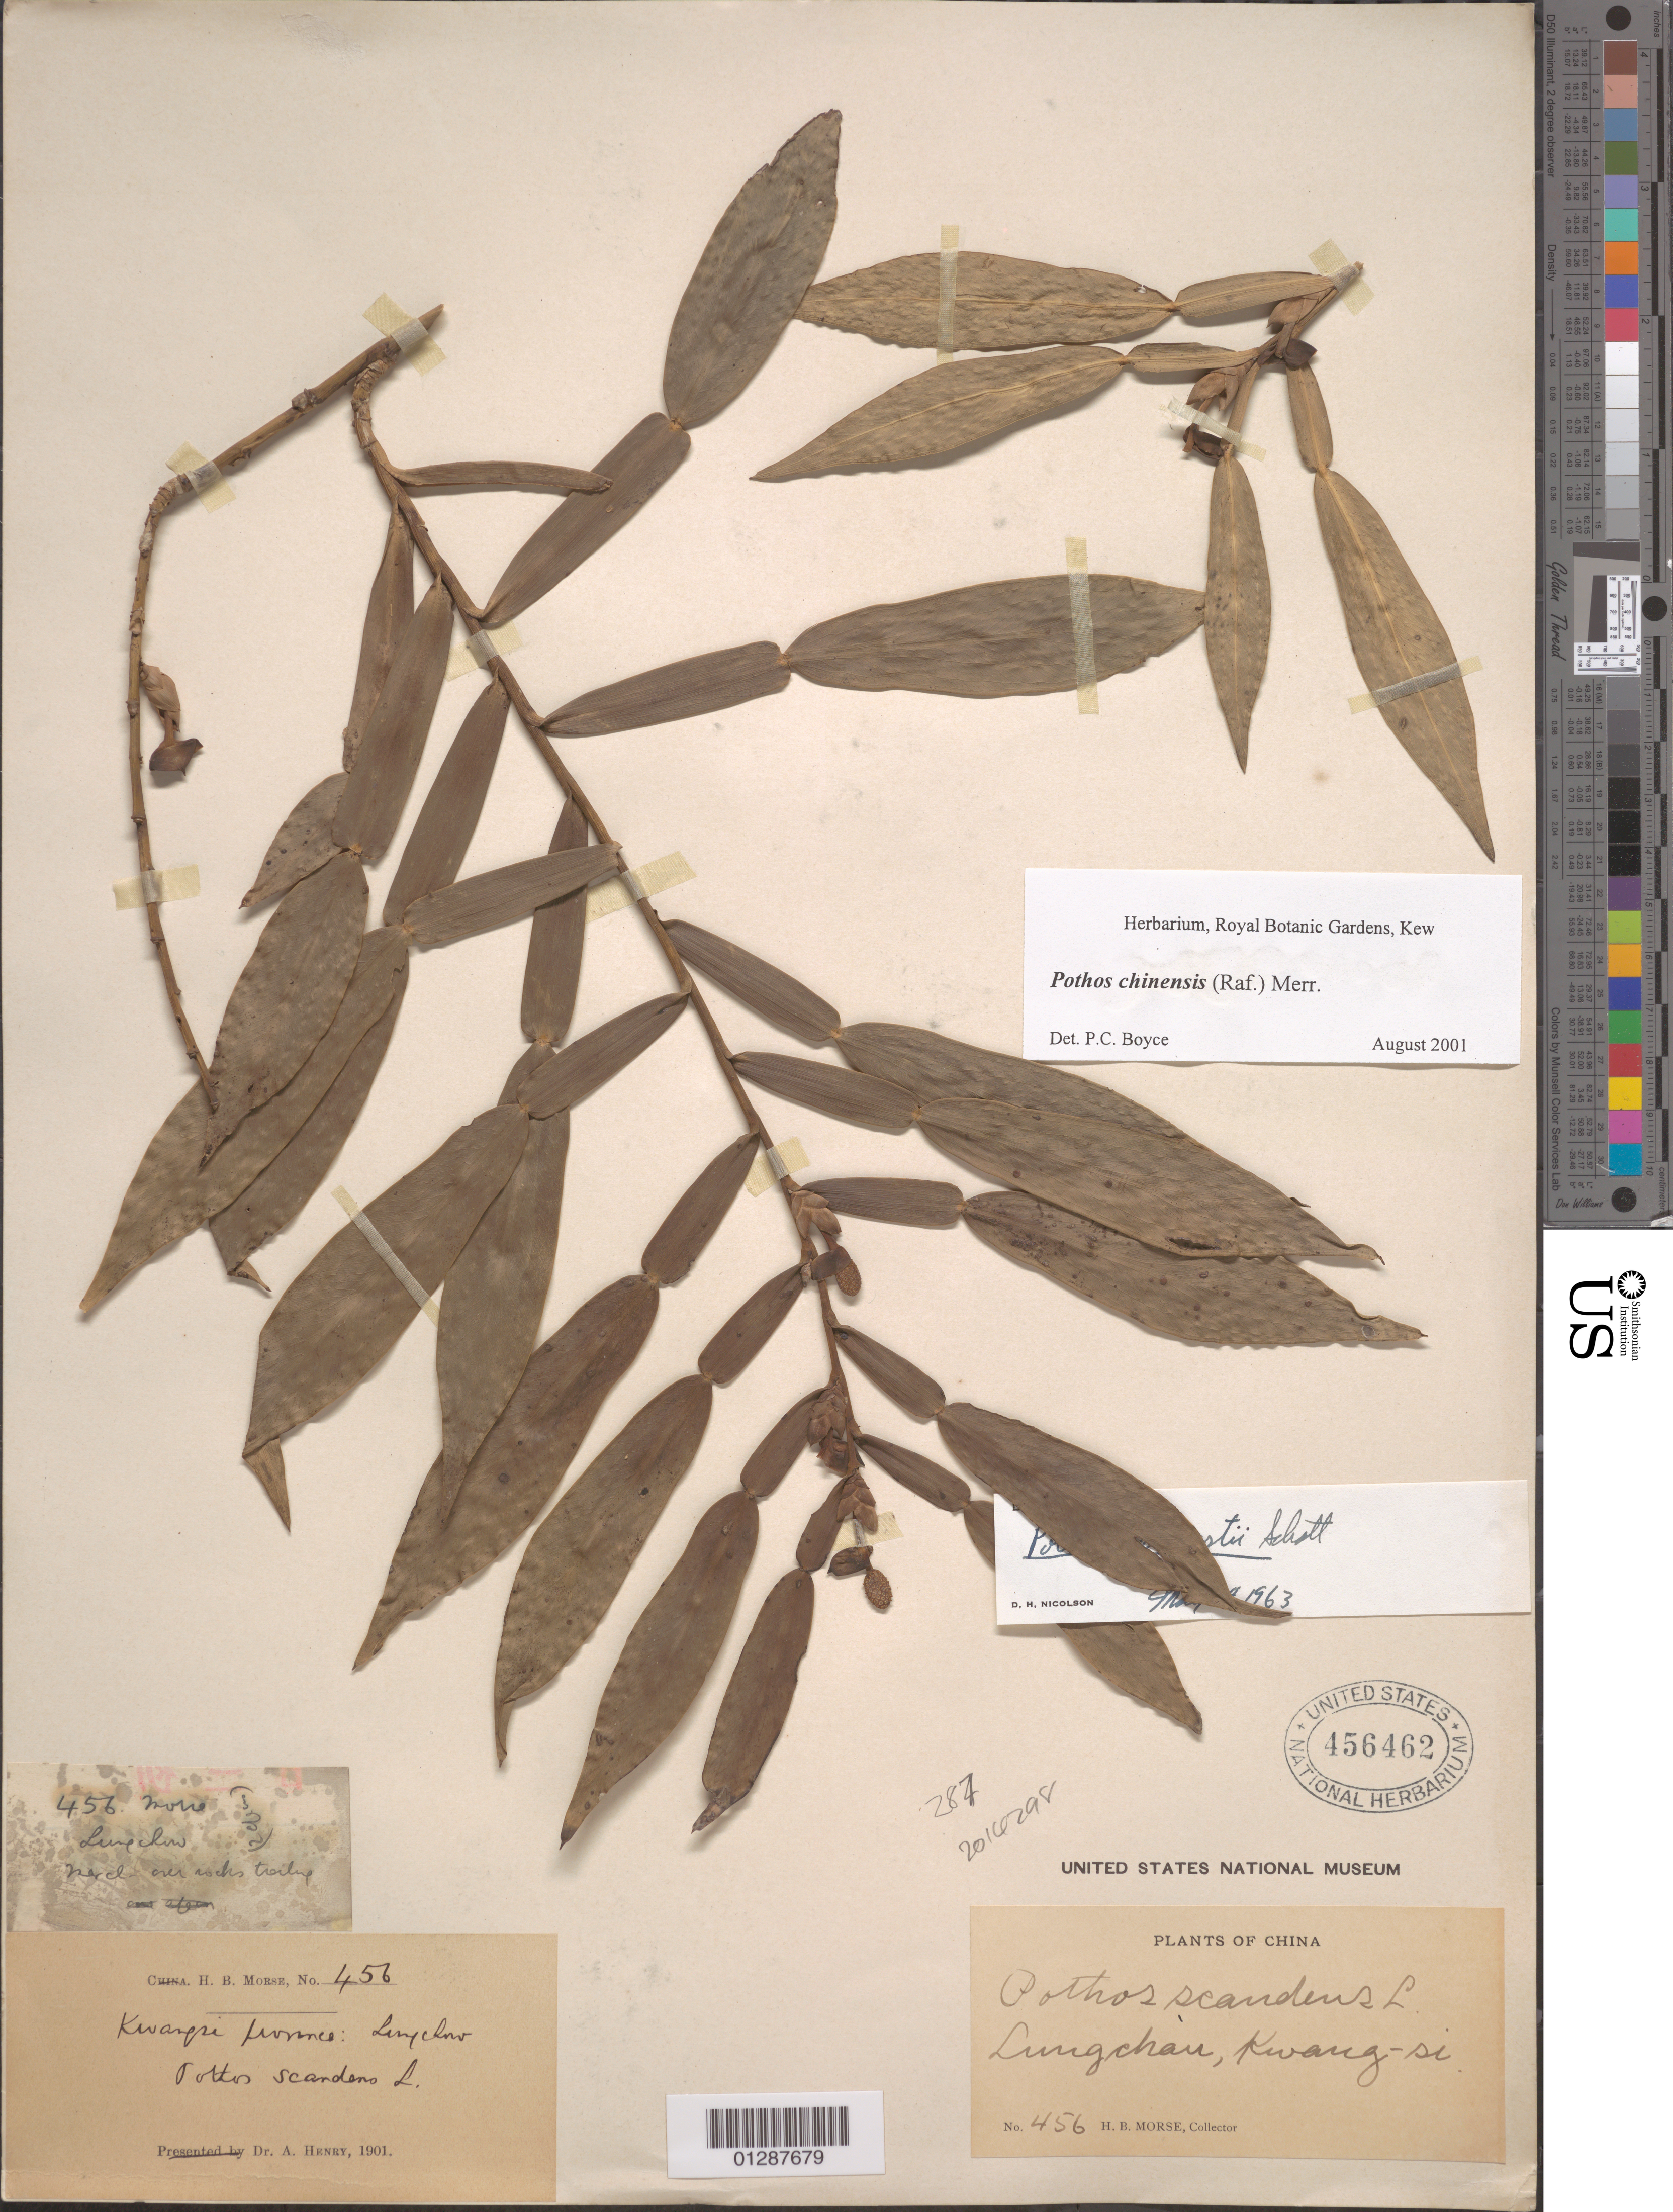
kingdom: Plantae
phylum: Tracheophyta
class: Liliopsida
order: Alismatales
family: Araceae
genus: Pothos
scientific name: Pothos chinensis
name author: (Raf.) Merr.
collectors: H. Morse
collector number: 456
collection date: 1901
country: China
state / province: Guangxi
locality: Kwangsi province: Lungchau.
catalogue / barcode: US 456462